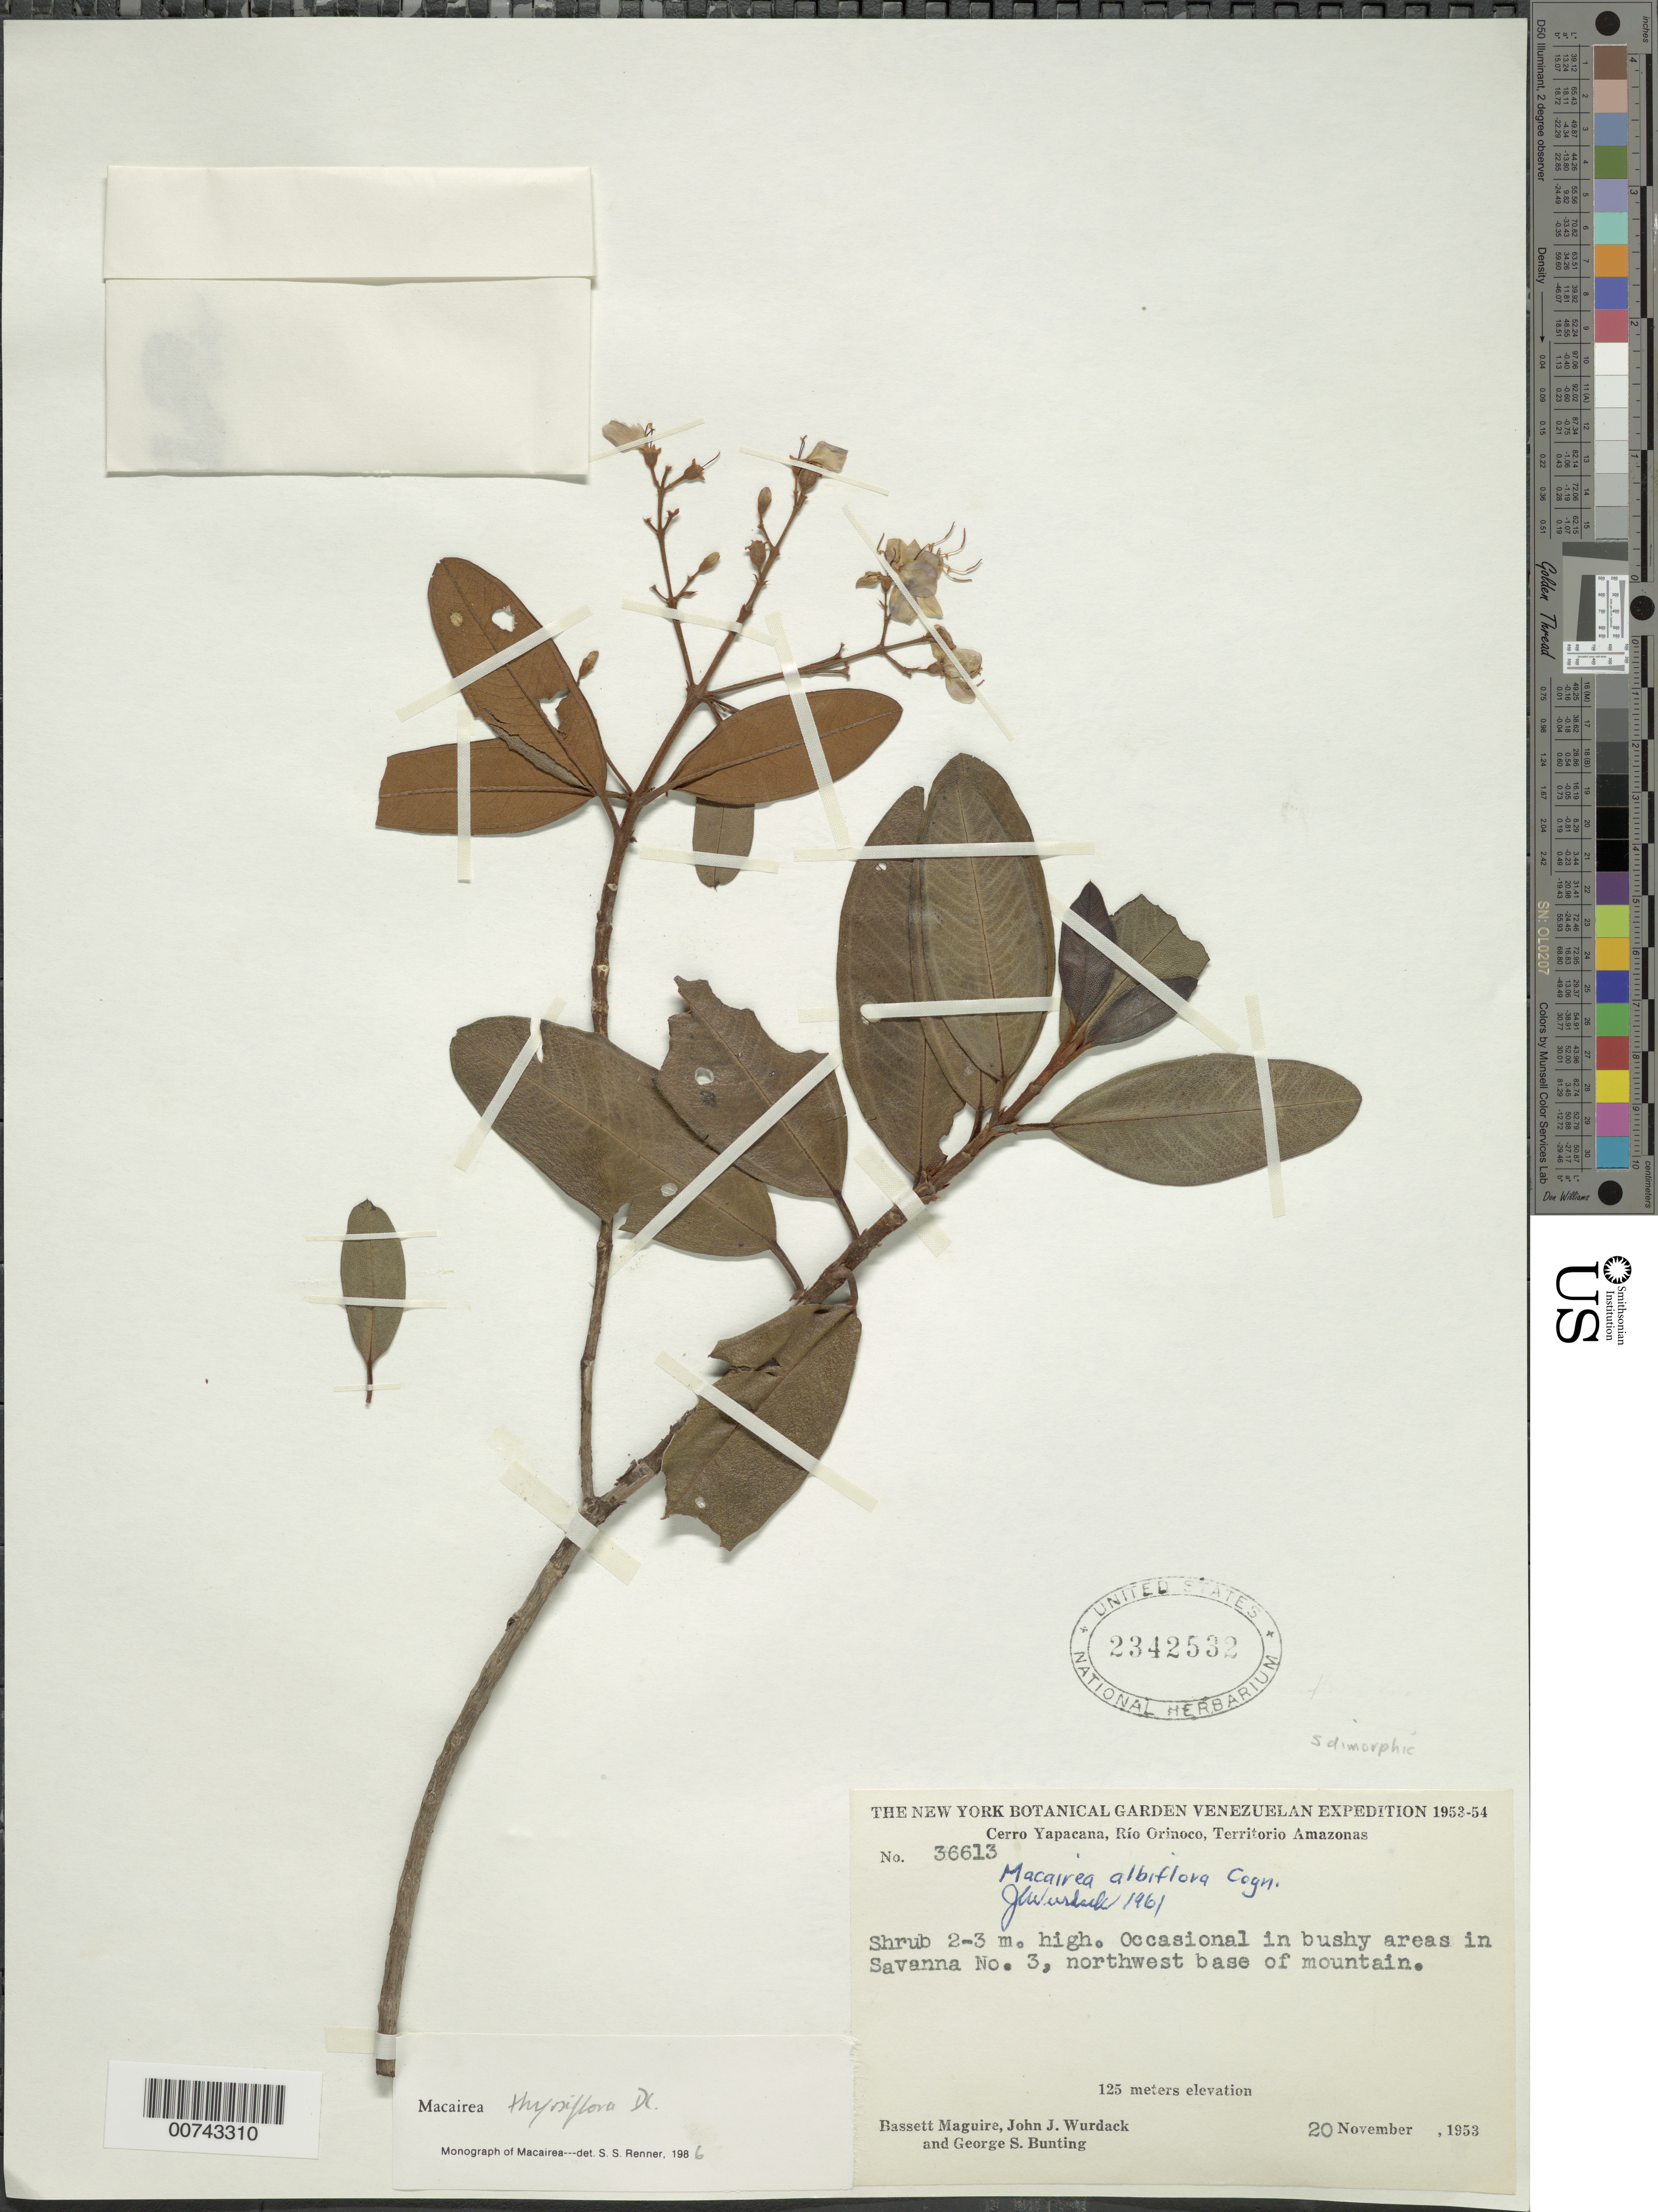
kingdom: Plantae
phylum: Tracheophyta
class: Magnoliopsida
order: Myrtales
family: Melastomataceae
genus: Macairea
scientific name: Macairea thyrsiflora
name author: DC.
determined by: Nunes da Silva, Diego, (RB), Jardim Botanico do Rio de Janeiro - Herbario (BRAZIL)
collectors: B. Maguire, J. J. Wurdack & G. S. Bunting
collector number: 36613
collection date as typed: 20-Nov-53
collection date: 1953-11-20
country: Venezuela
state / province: Amazonas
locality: Río Orinoco, Cerro Yapacána, savanna No. 3, NW base of mountain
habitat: Bushy areas in savanna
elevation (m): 125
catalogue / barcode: US 2342532